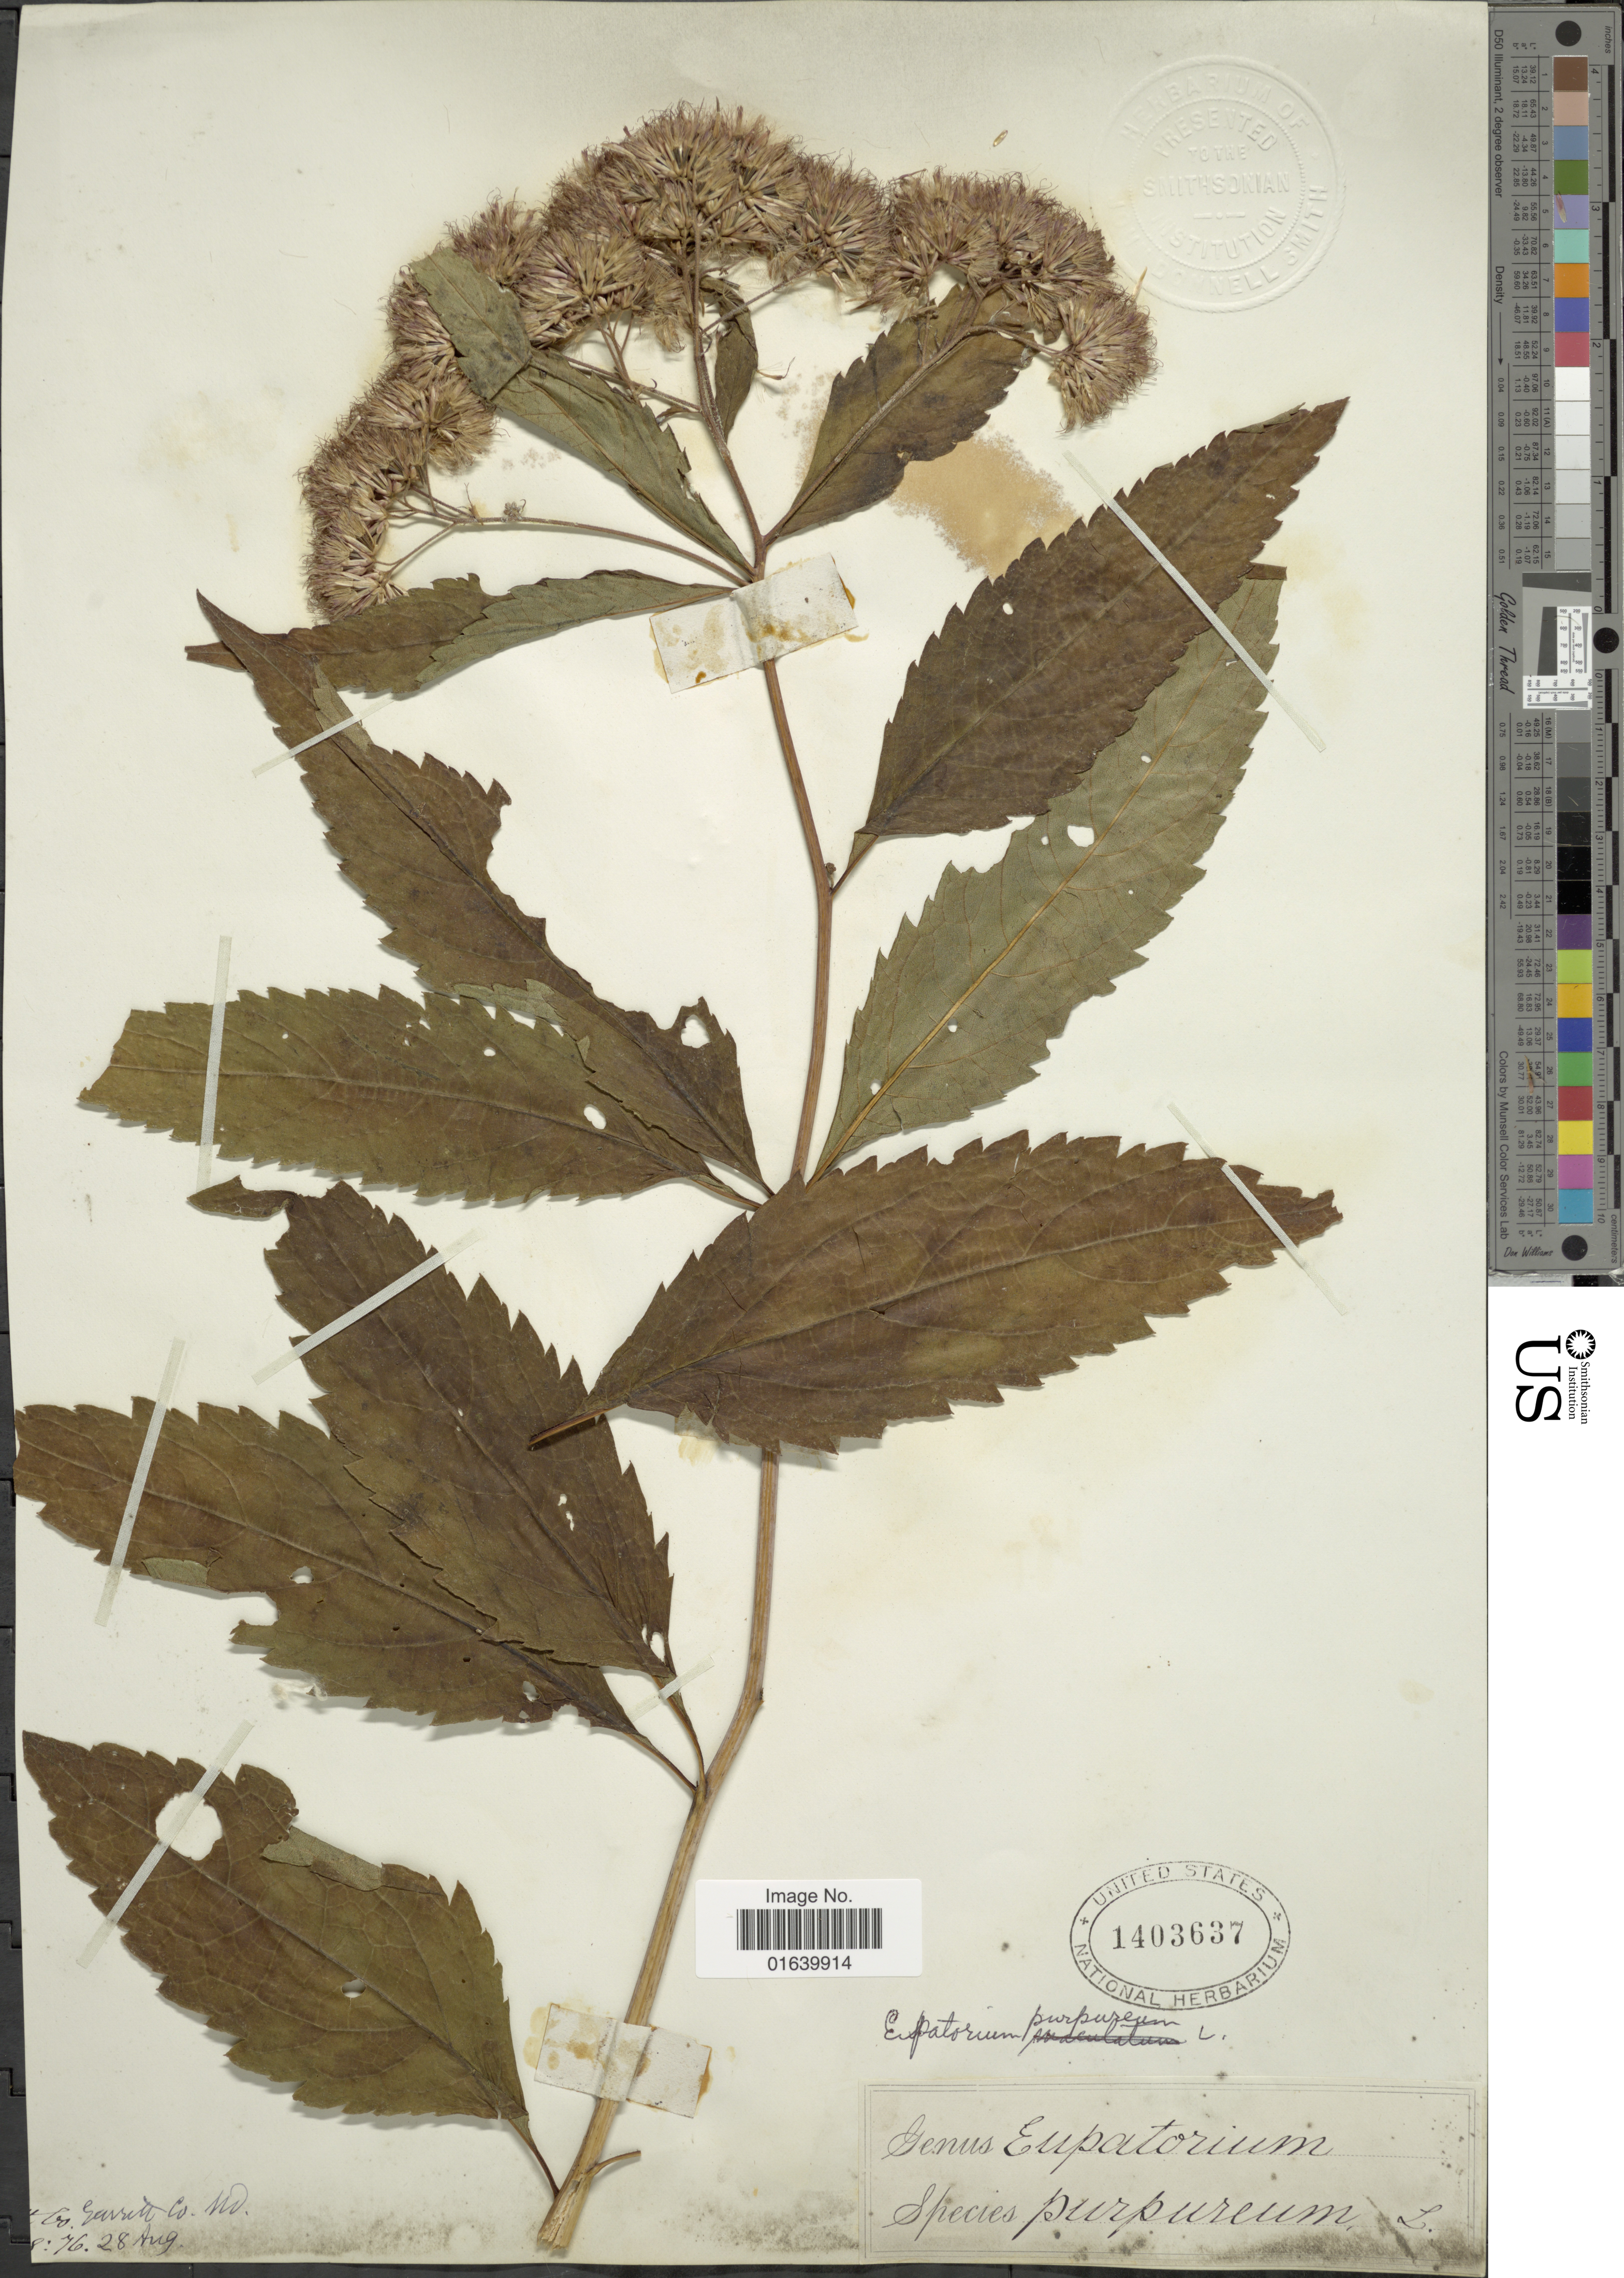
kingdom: Plantae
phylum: Tracheophyta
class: Magnoliopsida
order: Asterales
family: Asteraceae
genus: Eupatorium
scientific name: Eupatorium purpureum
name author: (L.) E.E. Lamont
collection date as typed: Transcribed d/m/y: 28/8/76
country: United States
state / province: Maryland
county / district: Garrett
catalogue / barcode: US 1403637